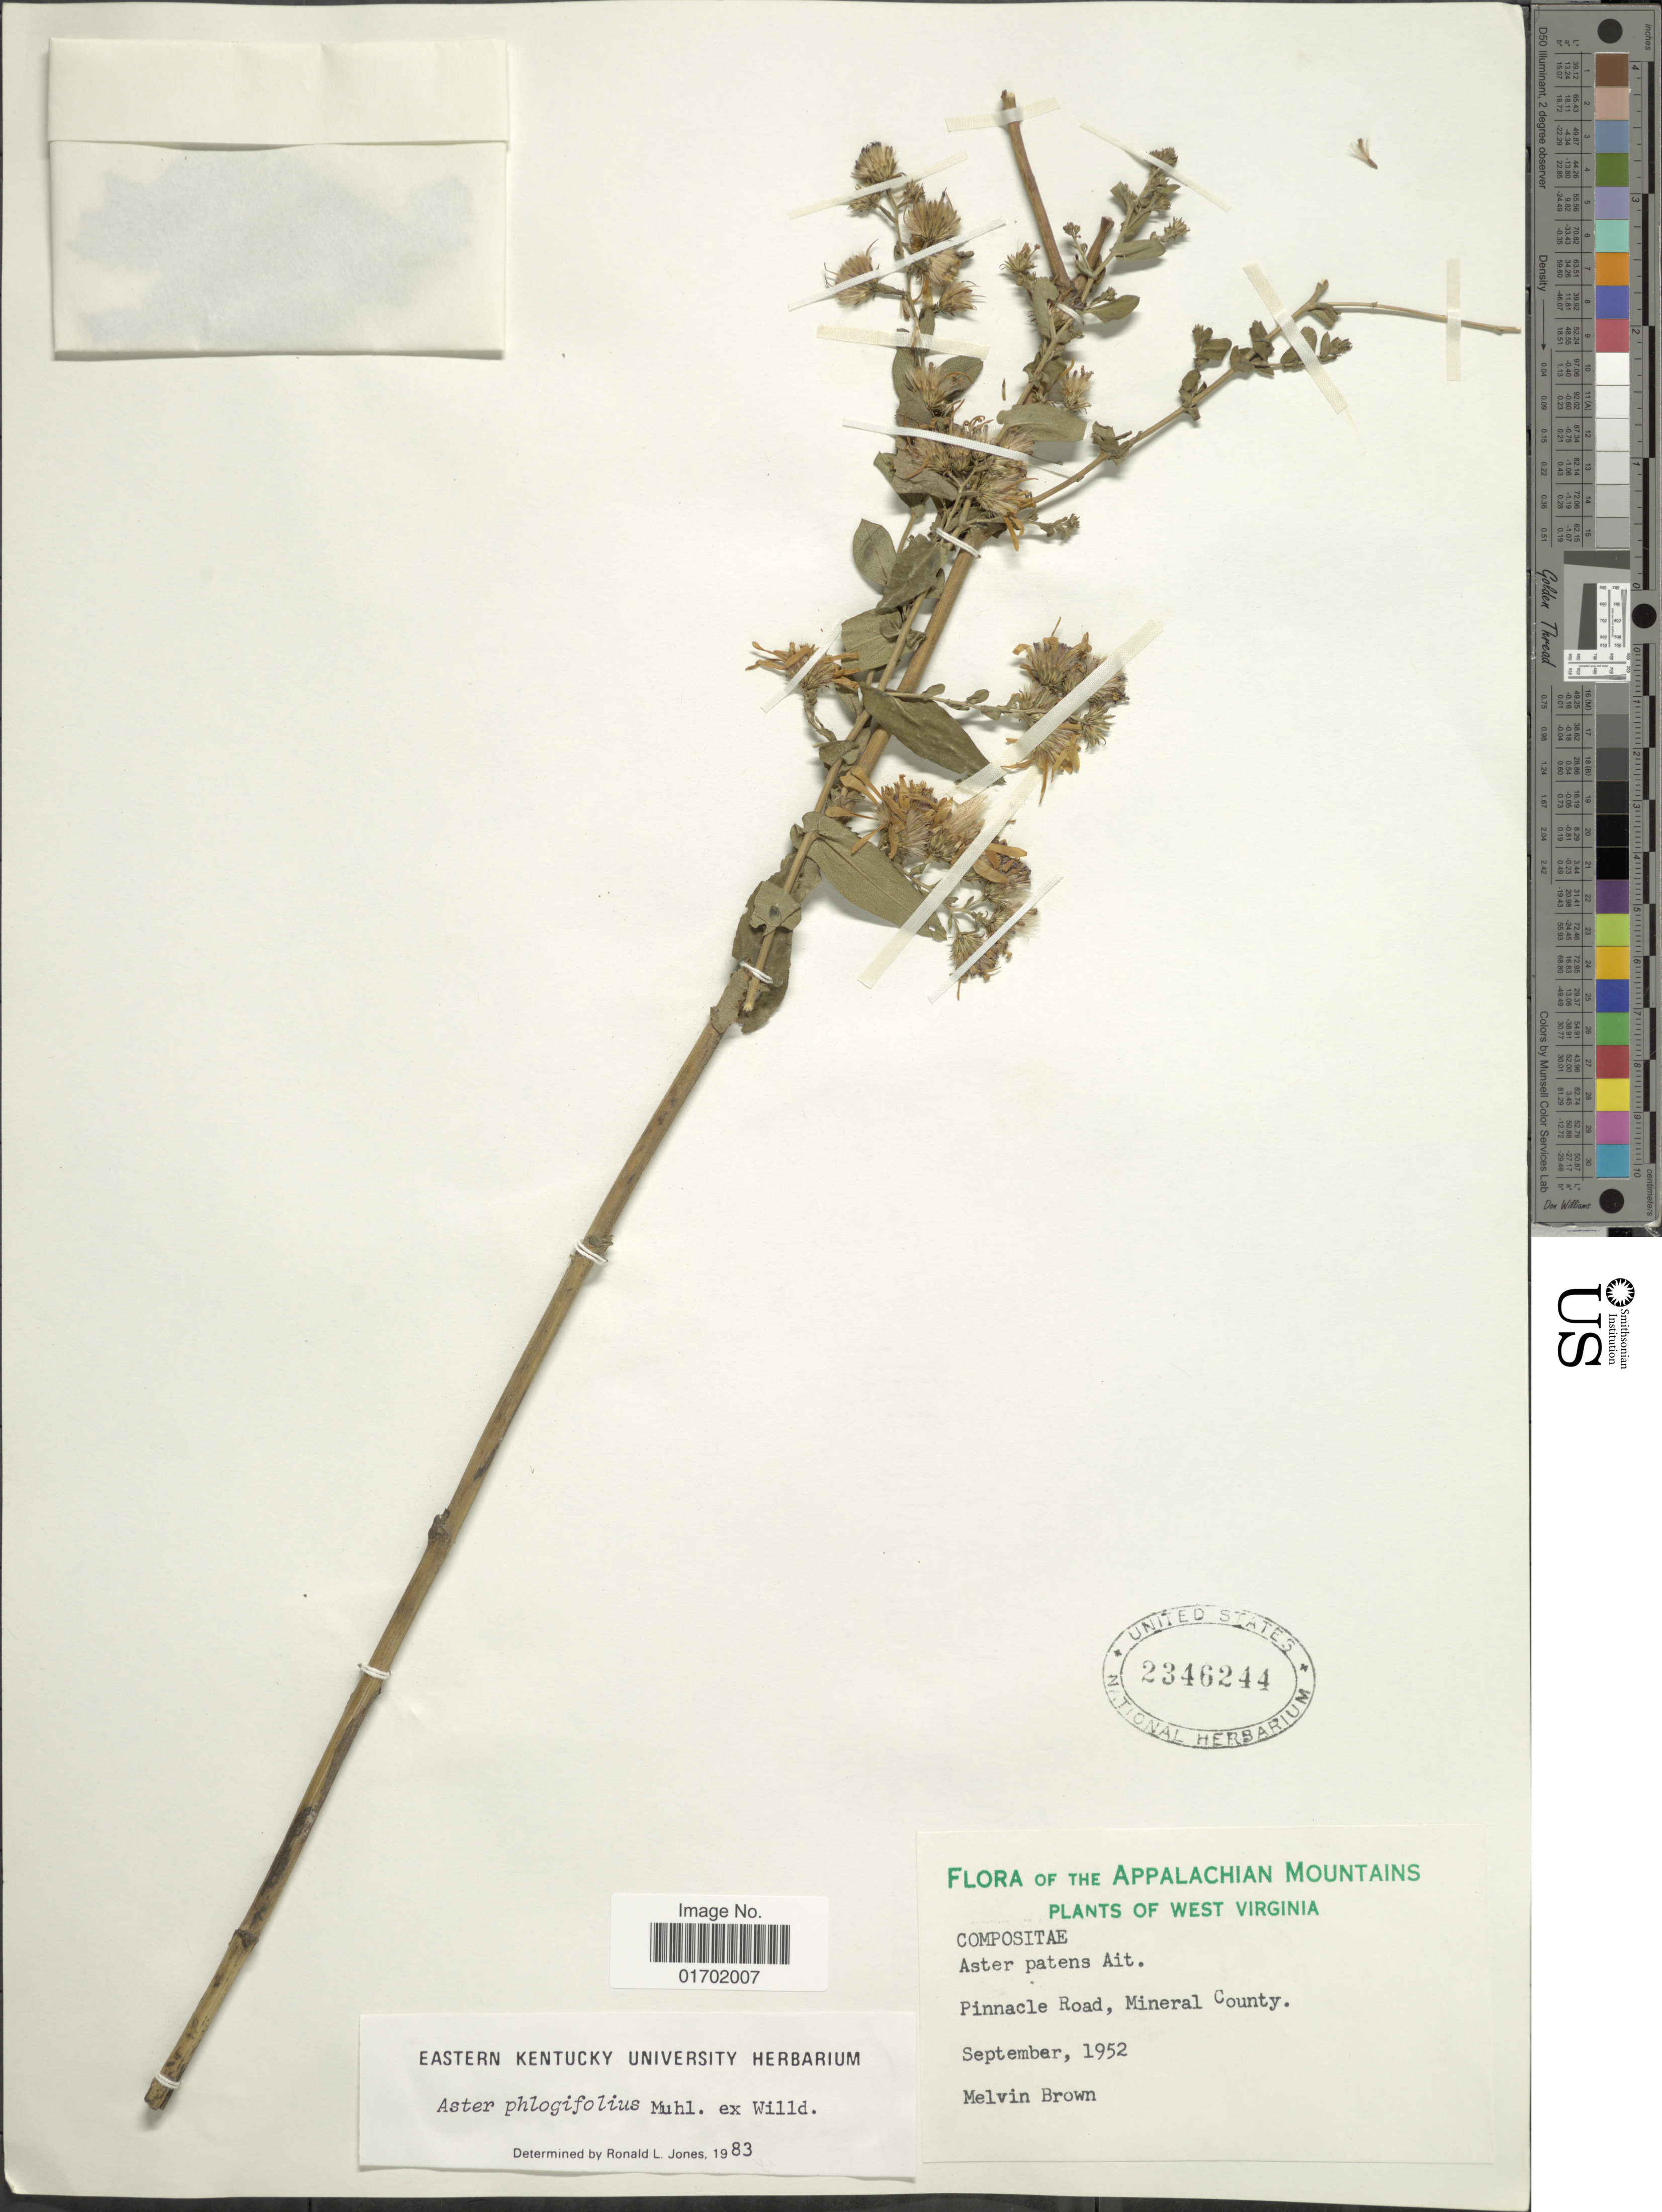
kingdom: Plantae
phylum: Tracheophyta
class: Magnoliopsida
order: Asterales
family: Asteraceae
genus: Symphyotrichum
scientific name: Symphyotrichum phlogifolium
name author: (Muhl. ex Willd.) G.L. Nesom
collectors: M. Brown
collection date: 1952-09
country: United States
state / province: West Virginia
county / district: Mineral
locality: Appalachian Mountains, Pinnacle Road, Mineral County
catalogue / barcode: US 2346244